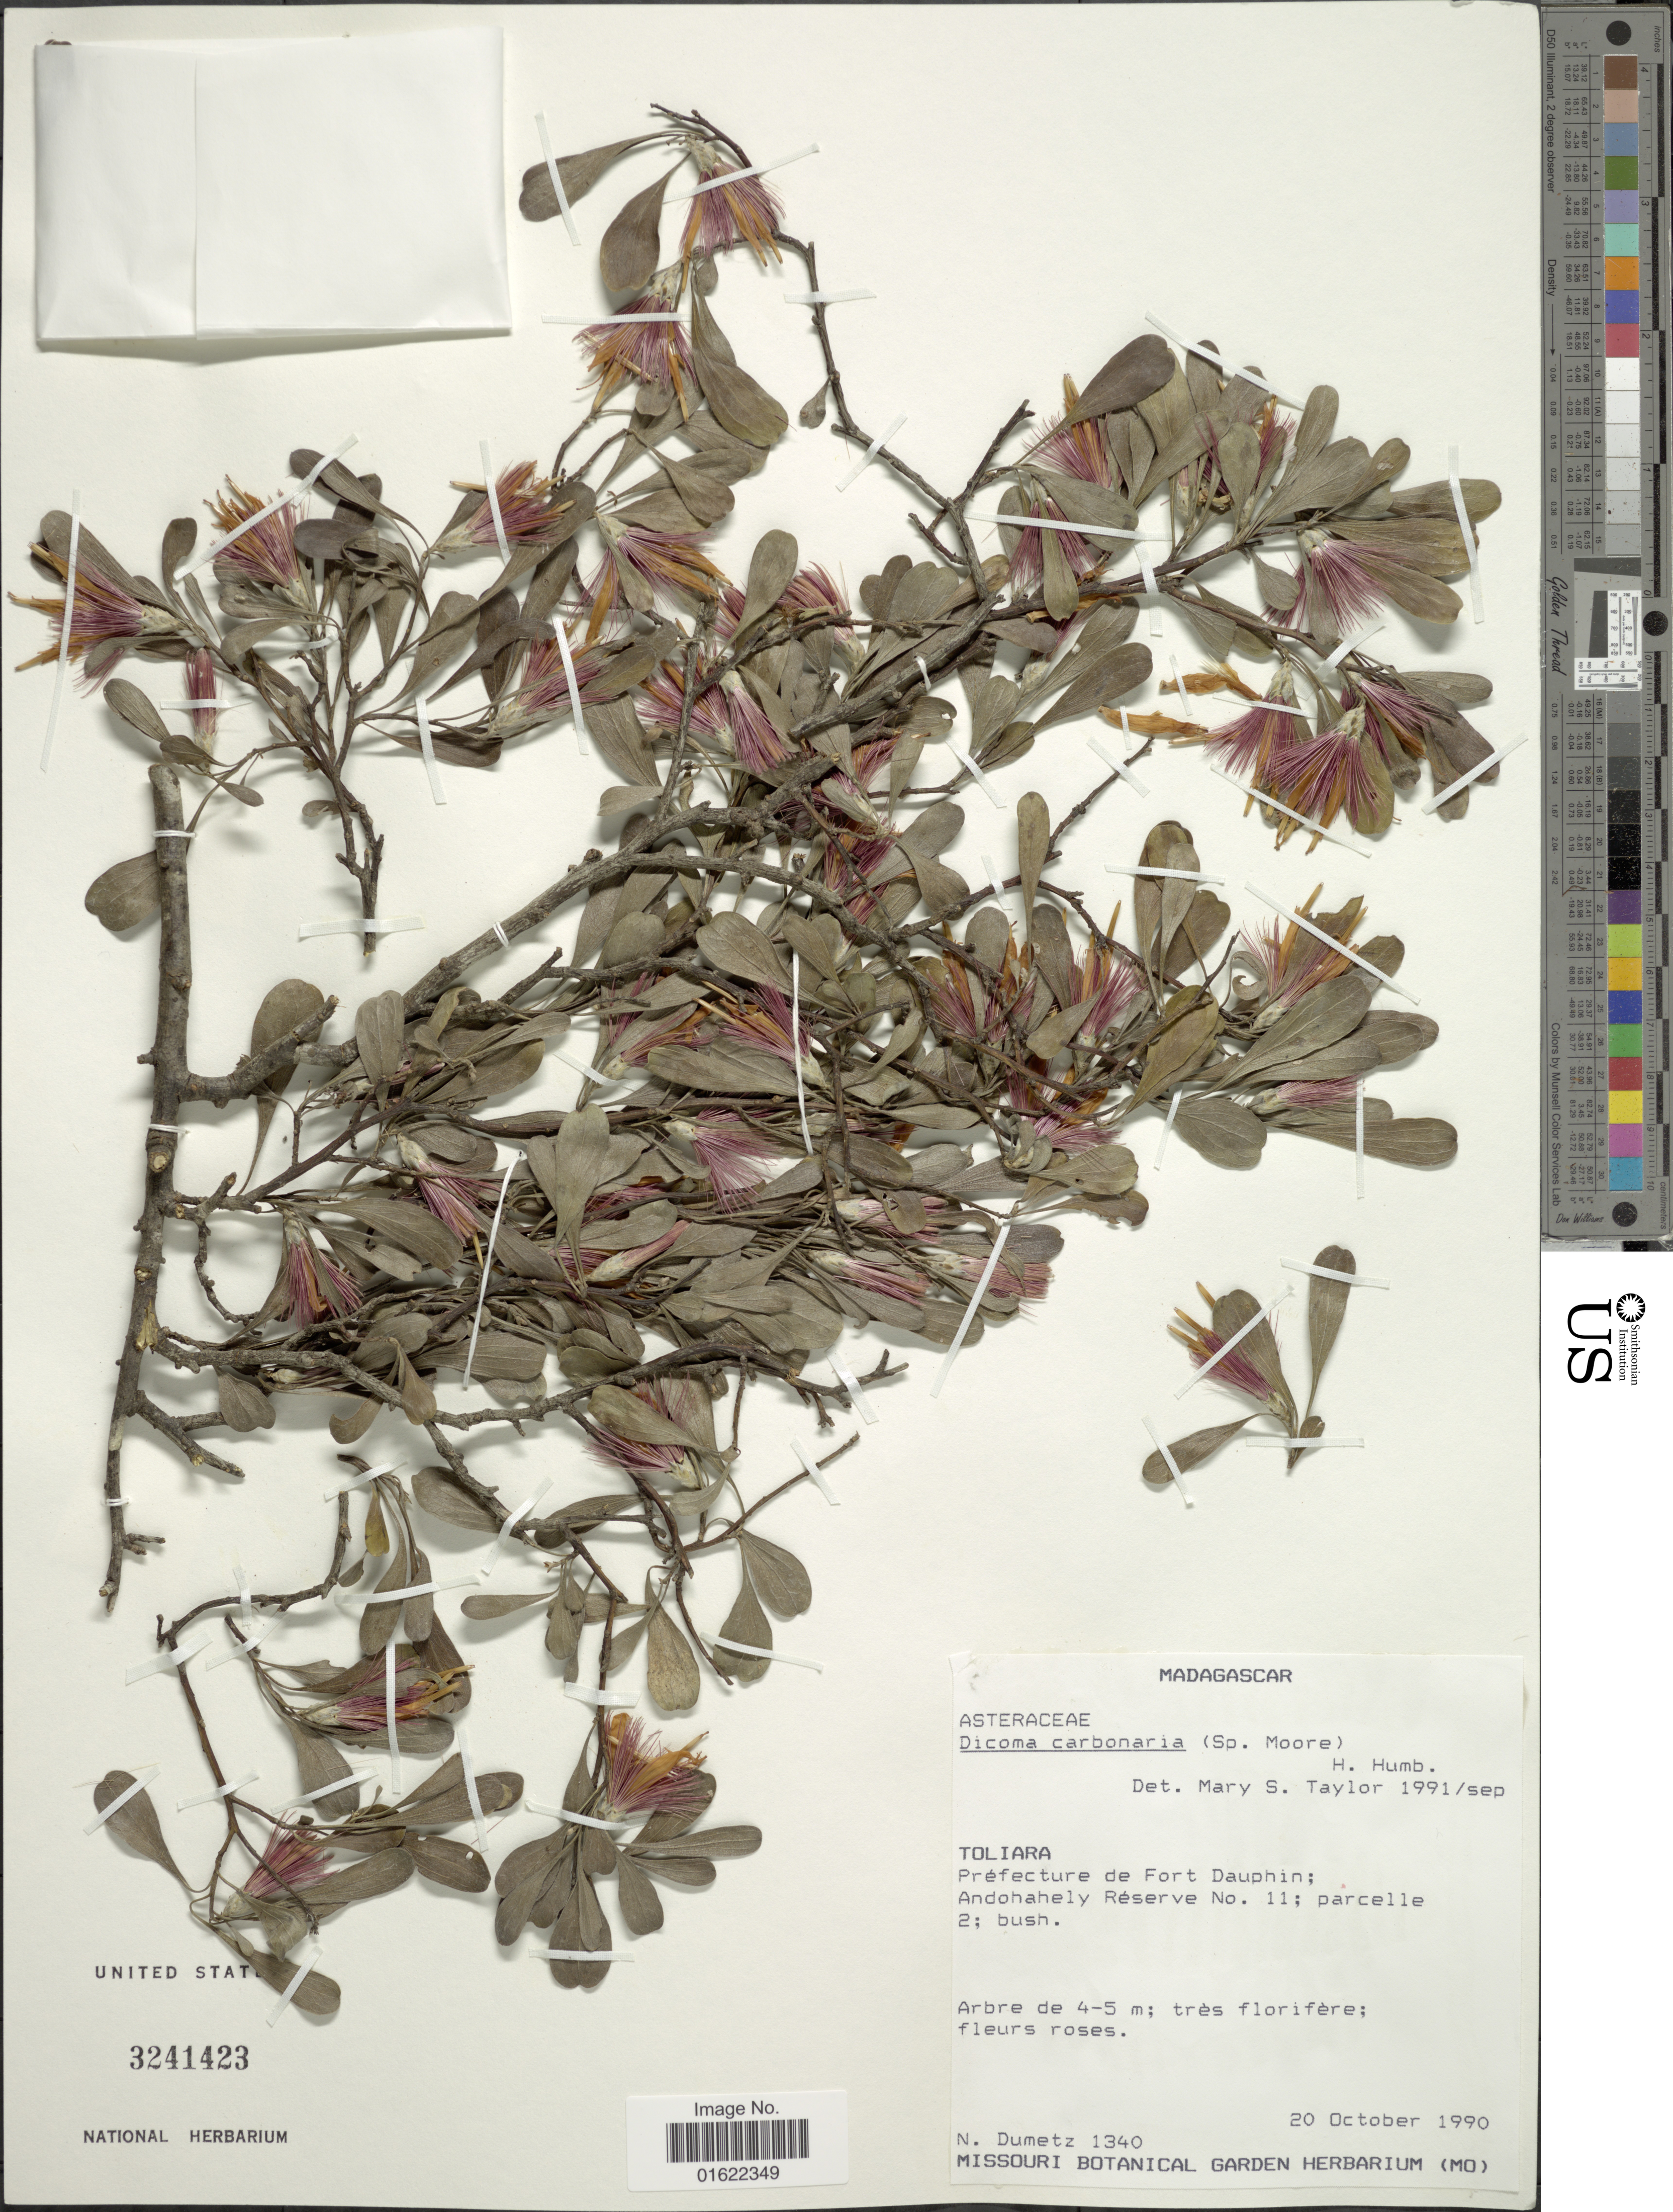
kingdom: Plantae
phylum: Tracheophyta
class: Magnoliopsida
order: Asterales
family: Asteraceae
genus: Cloiselia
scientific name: Cloiselia carbonaria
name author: S. Moore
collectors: N. Dumetz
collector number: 1340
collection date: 1990-10-20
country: Madagascar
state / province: Anosy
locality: Prefecture de Fort Daupkhin: Andohahely Resrve No. 11; parcelle 2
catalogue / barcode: US 3241423